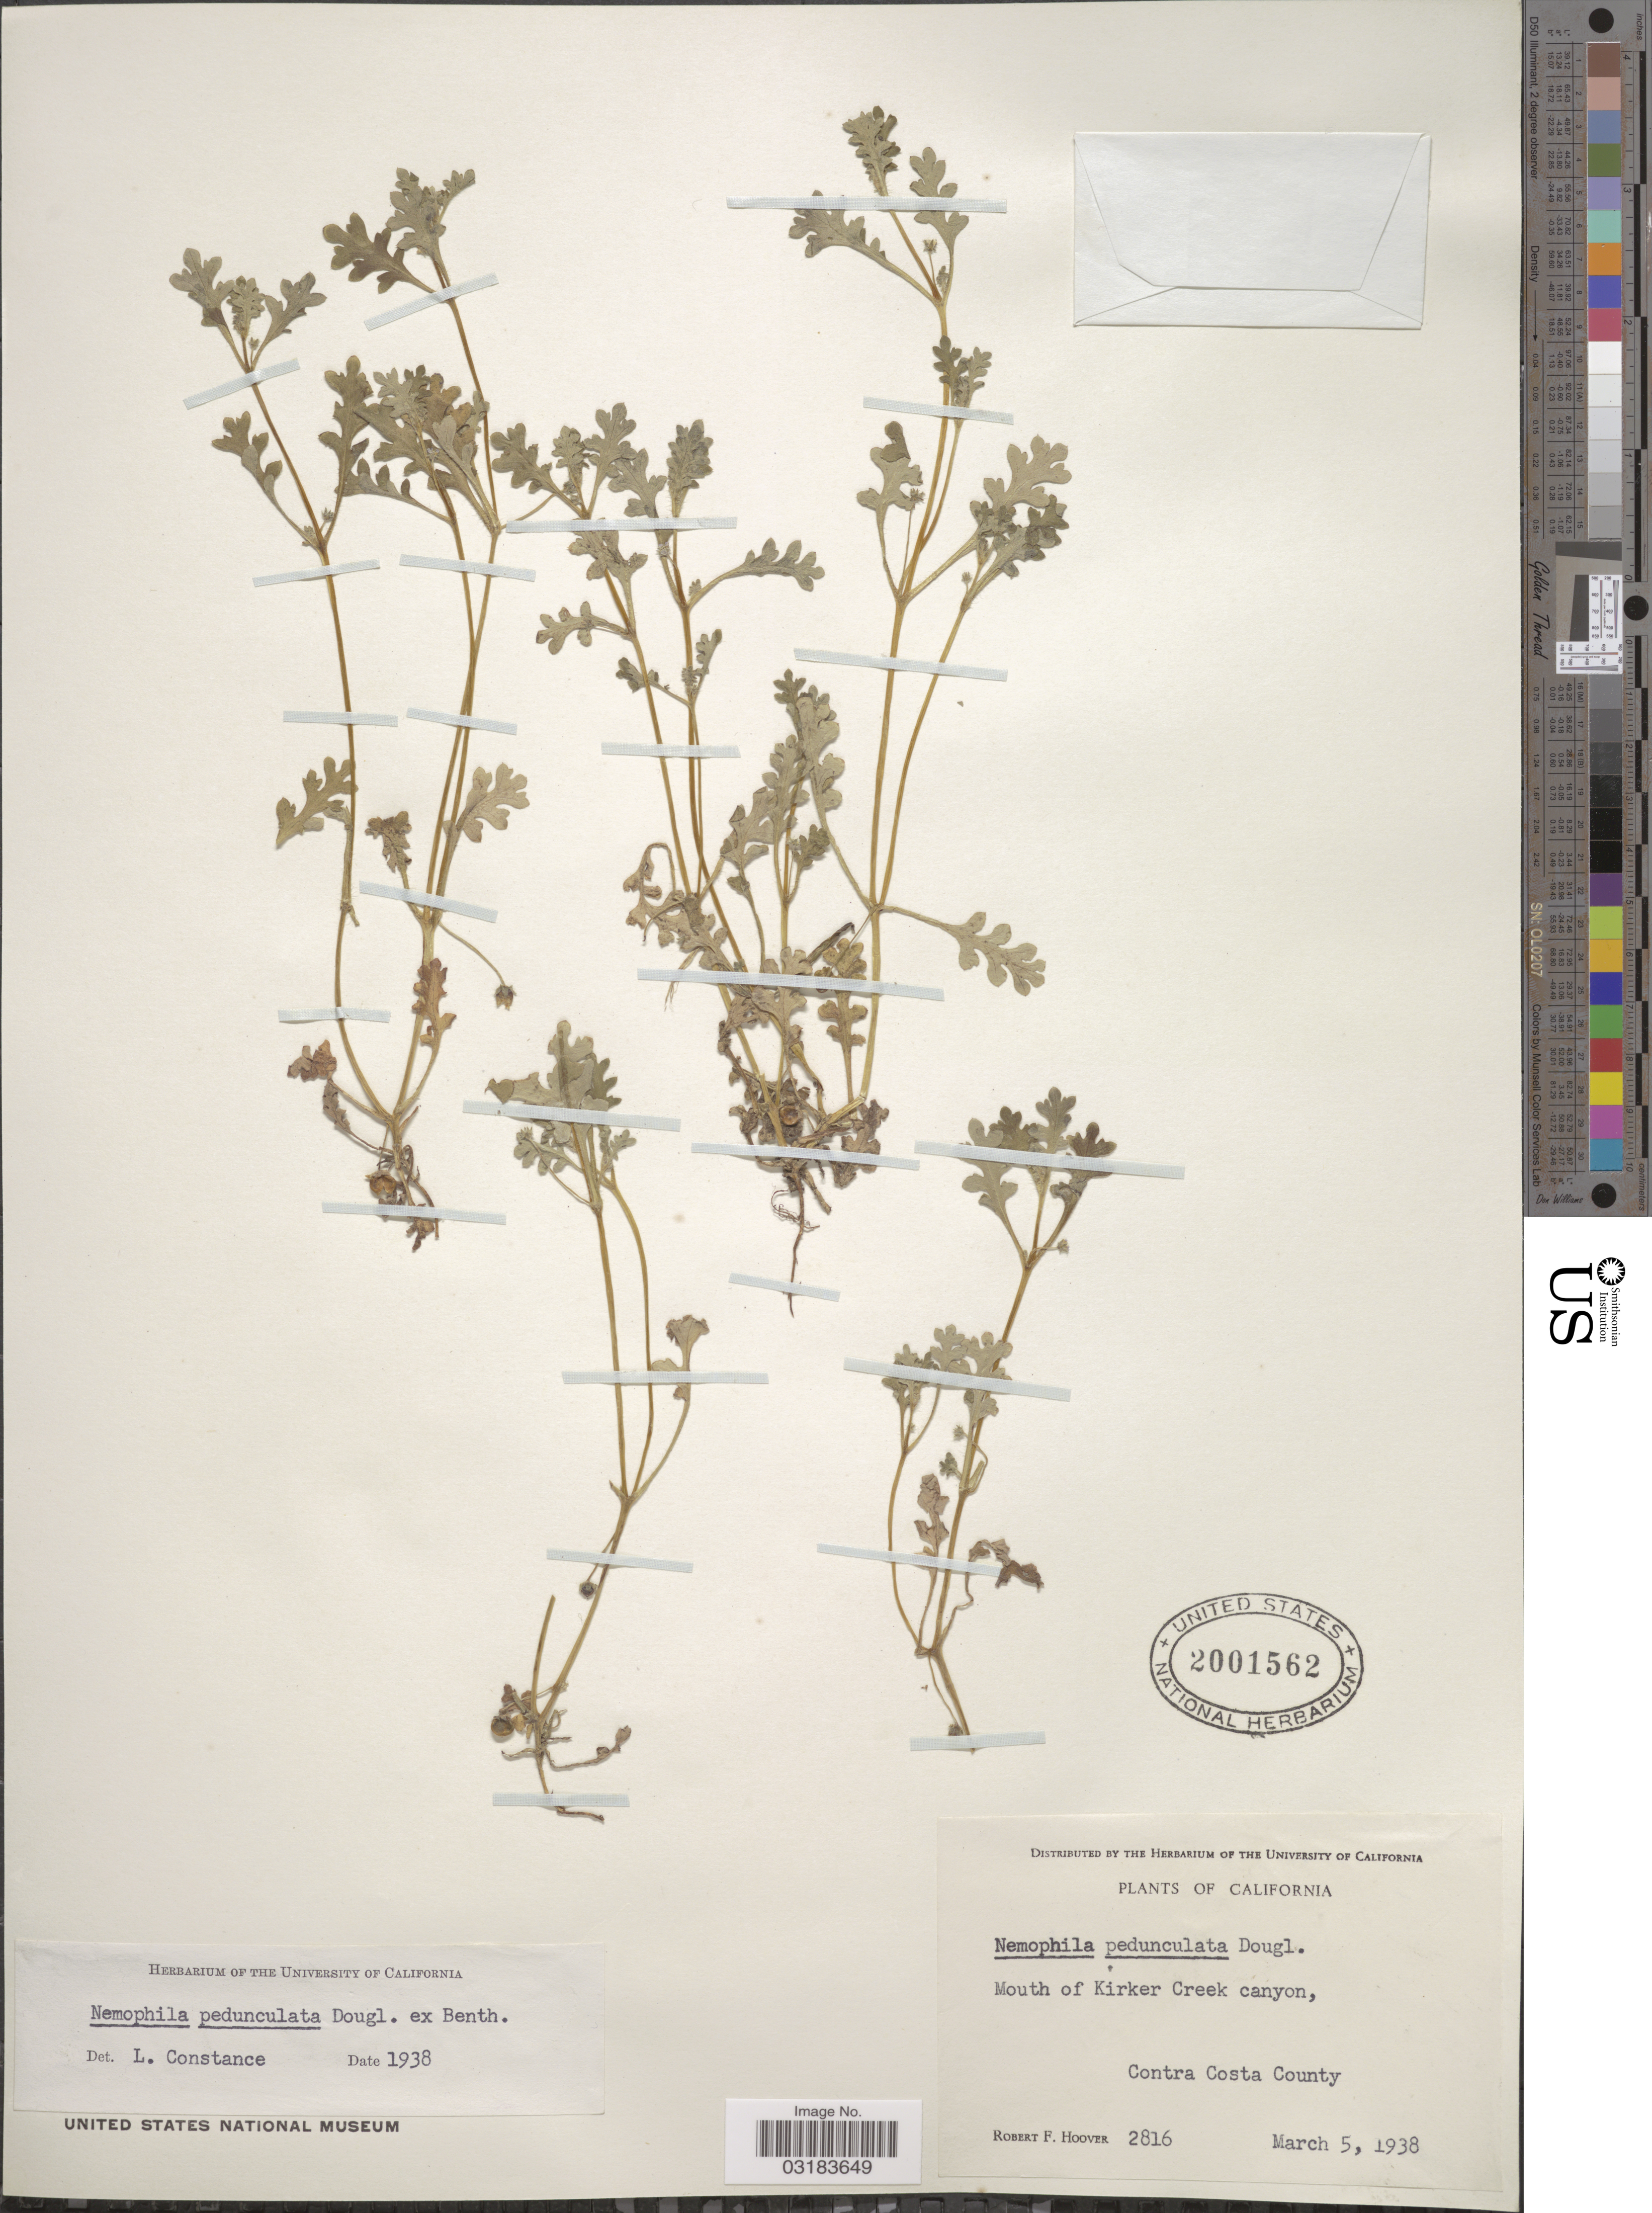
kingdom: Plantae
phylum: Tracheophyta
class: Magnoliopsida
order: Boraginales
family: Hydrophyllaceae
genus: Nemophila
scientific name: Nemophila pedunculata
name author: Douglas ex Benth.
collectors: R. F. Hoover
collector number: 2816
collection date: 1938-03-05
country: United States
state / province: California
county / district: Contra Costa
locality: Mouth of Kirker Creek canyon, Contra Costa County.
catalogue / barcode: US 2001562